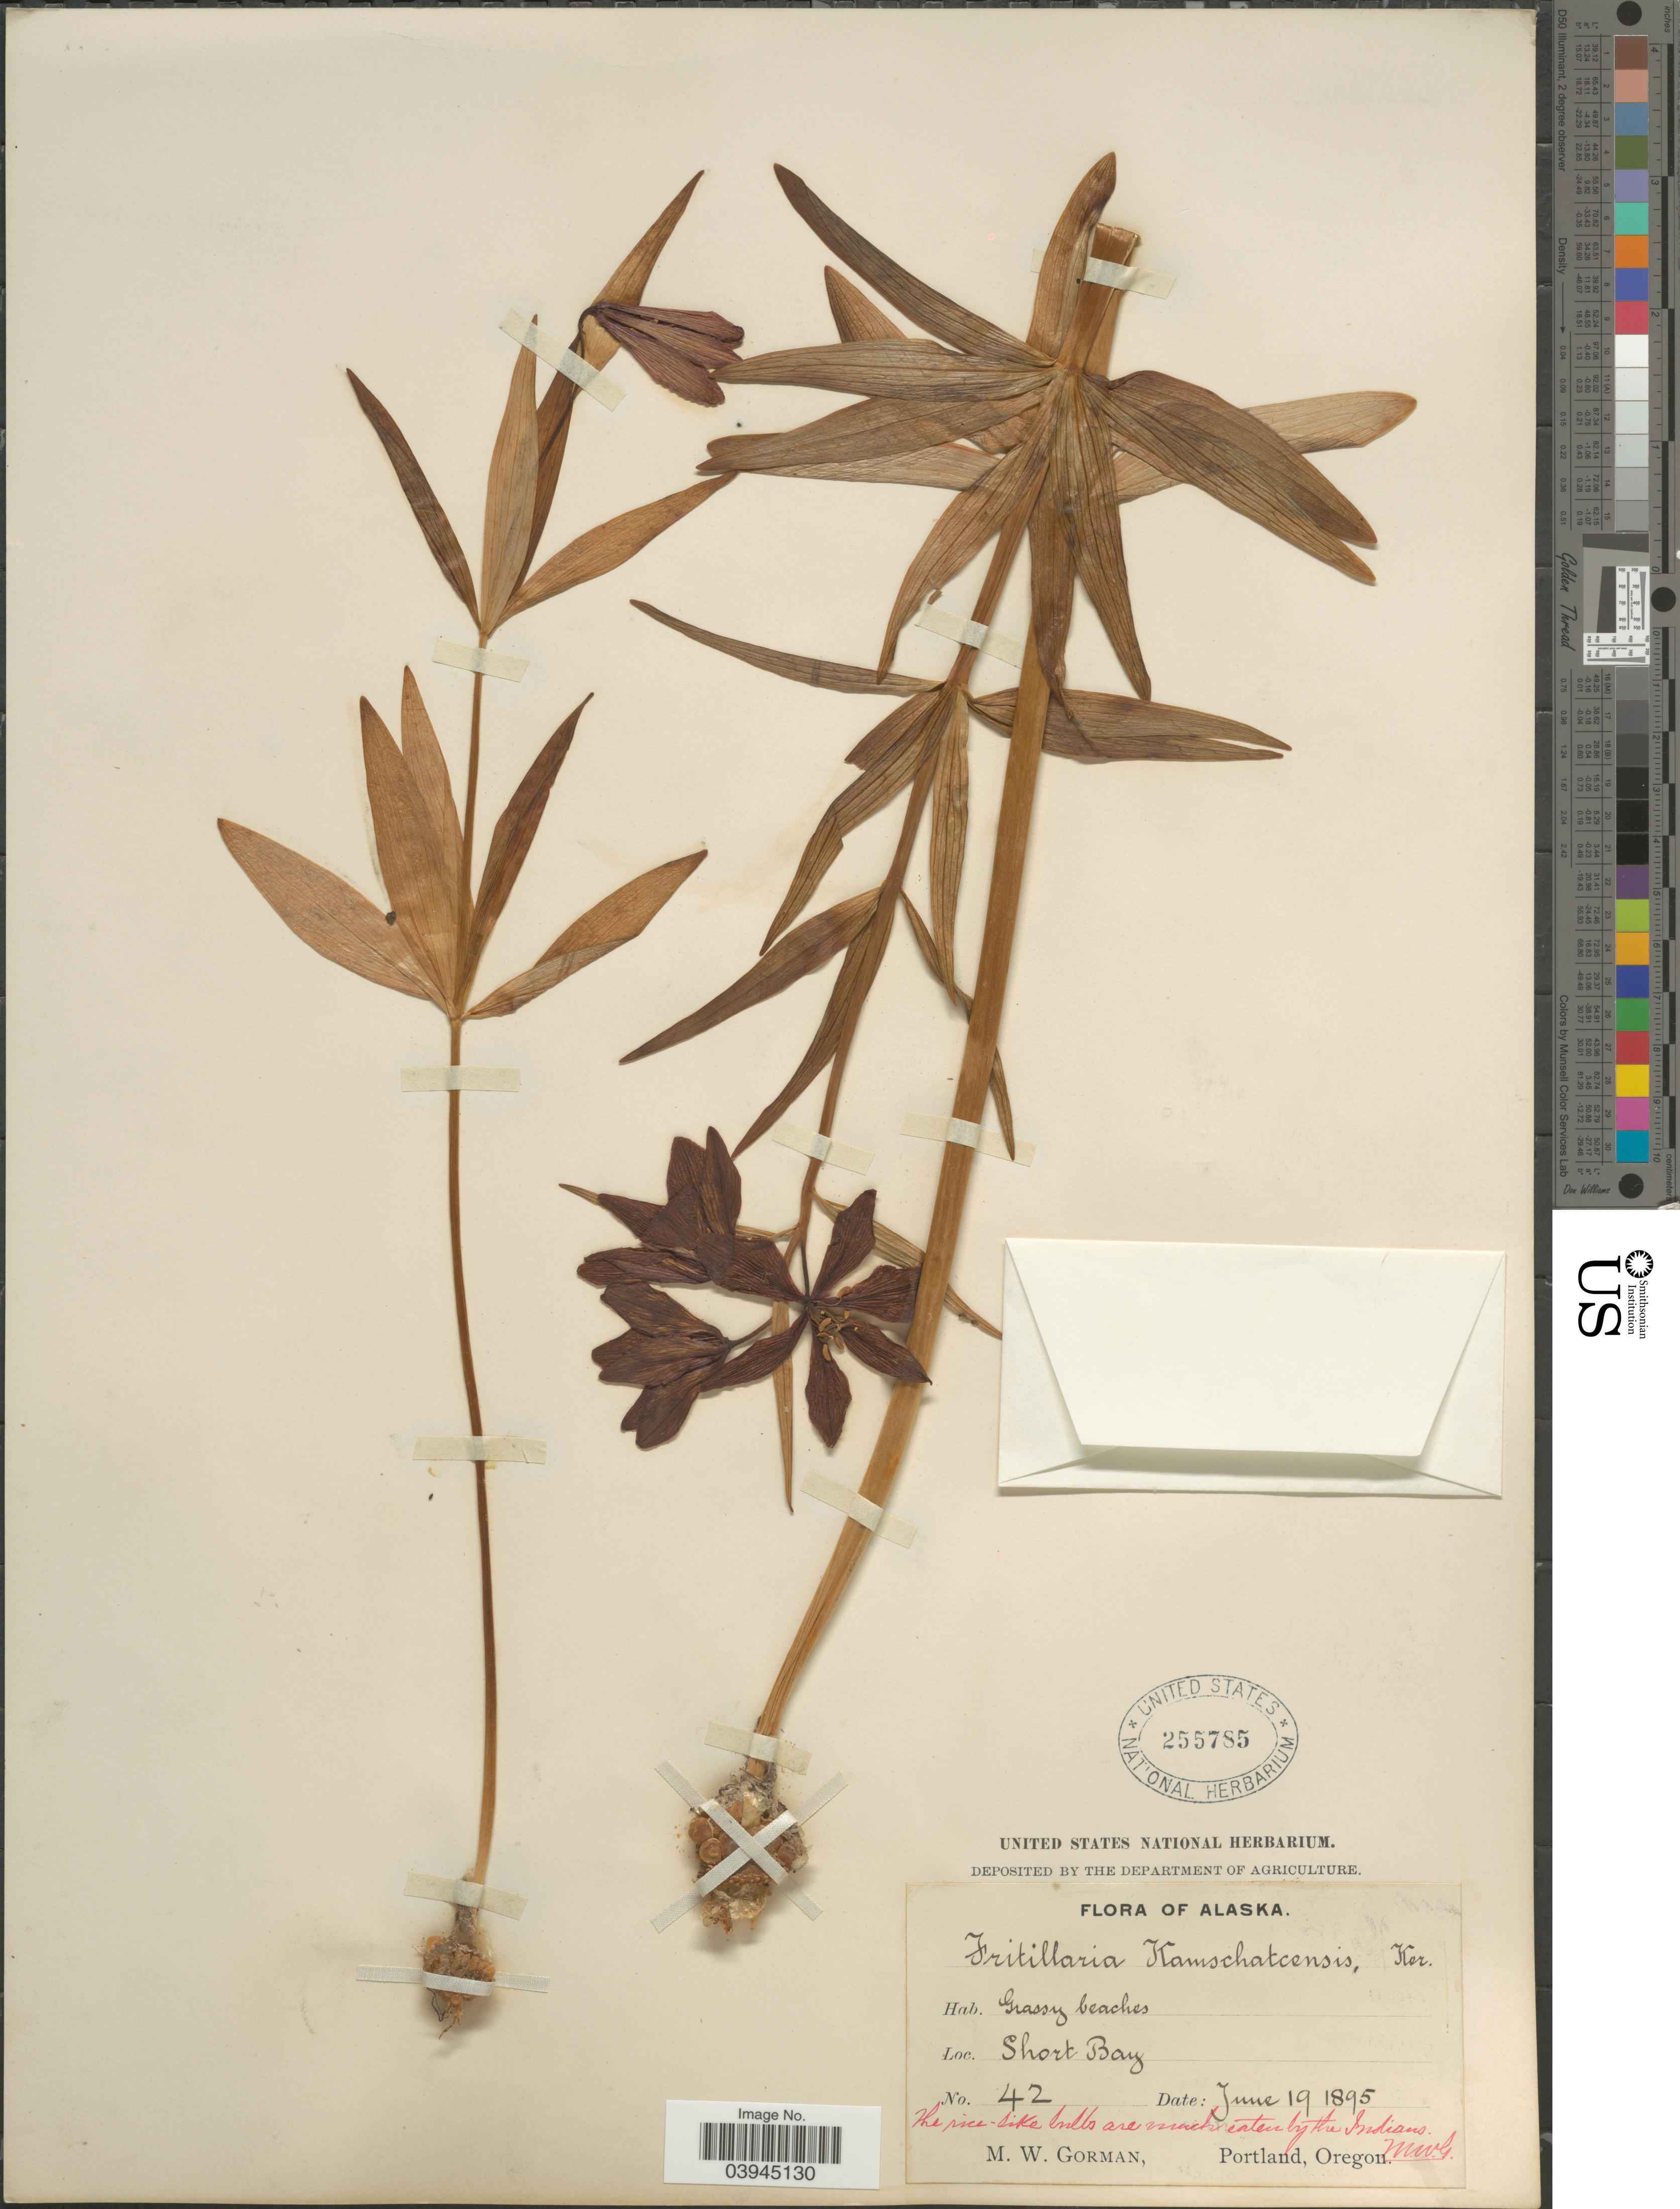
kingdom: Plantae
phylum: Tracheophyta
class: Liliopsida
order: Liliales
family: Liliaceae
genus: Fritillaria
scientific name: Fritillaria camschatcensis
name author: (L.) Ker Gawl.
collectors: M. W. Gorman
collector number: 42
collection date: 1895-06-19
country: United States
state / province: Alaska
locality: Short Bay.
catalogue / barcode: US 255785